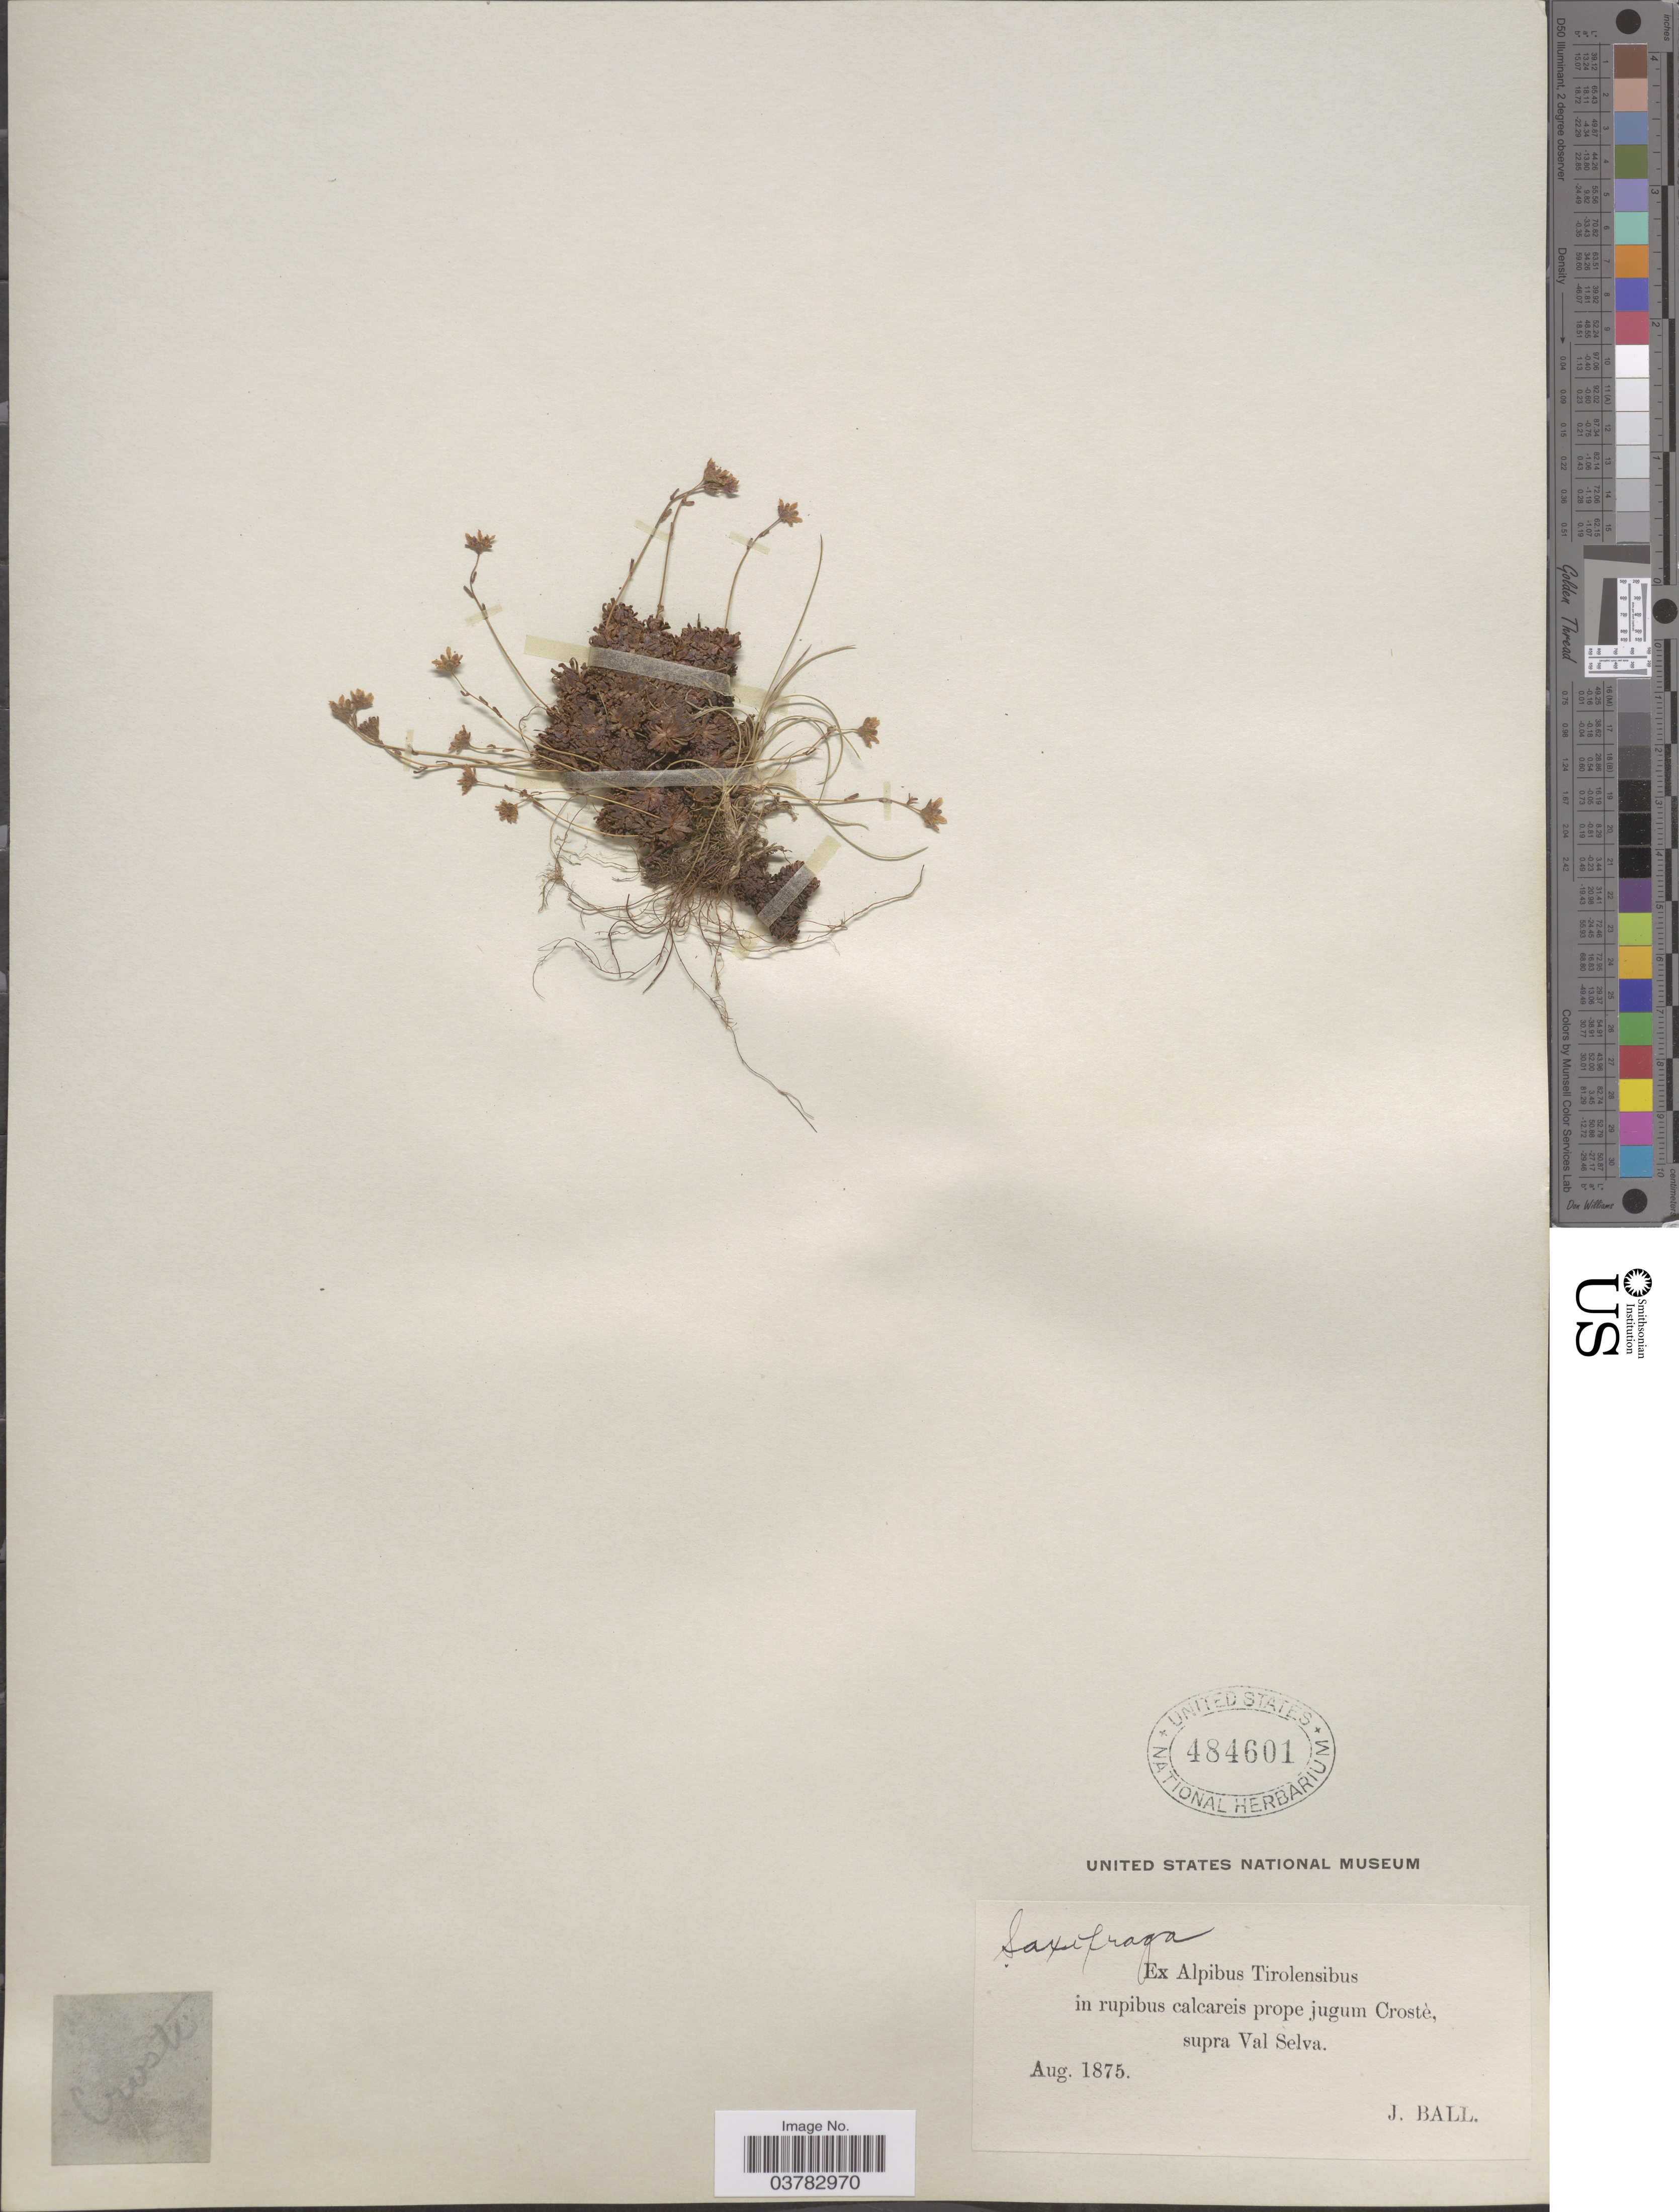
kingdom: Plantae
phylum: Tracheophyta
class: Magnoliopsida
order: Saxifragales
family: Saxifragaceae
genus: Saxifraga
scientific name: Saxifraga sp.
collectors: J. Ball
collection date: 1875-08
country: Italy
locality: Ex Alpibus Tirolensibus in rupibus calcareis prope jugum Crostè, supra Val Selva.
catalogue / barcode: US 484601